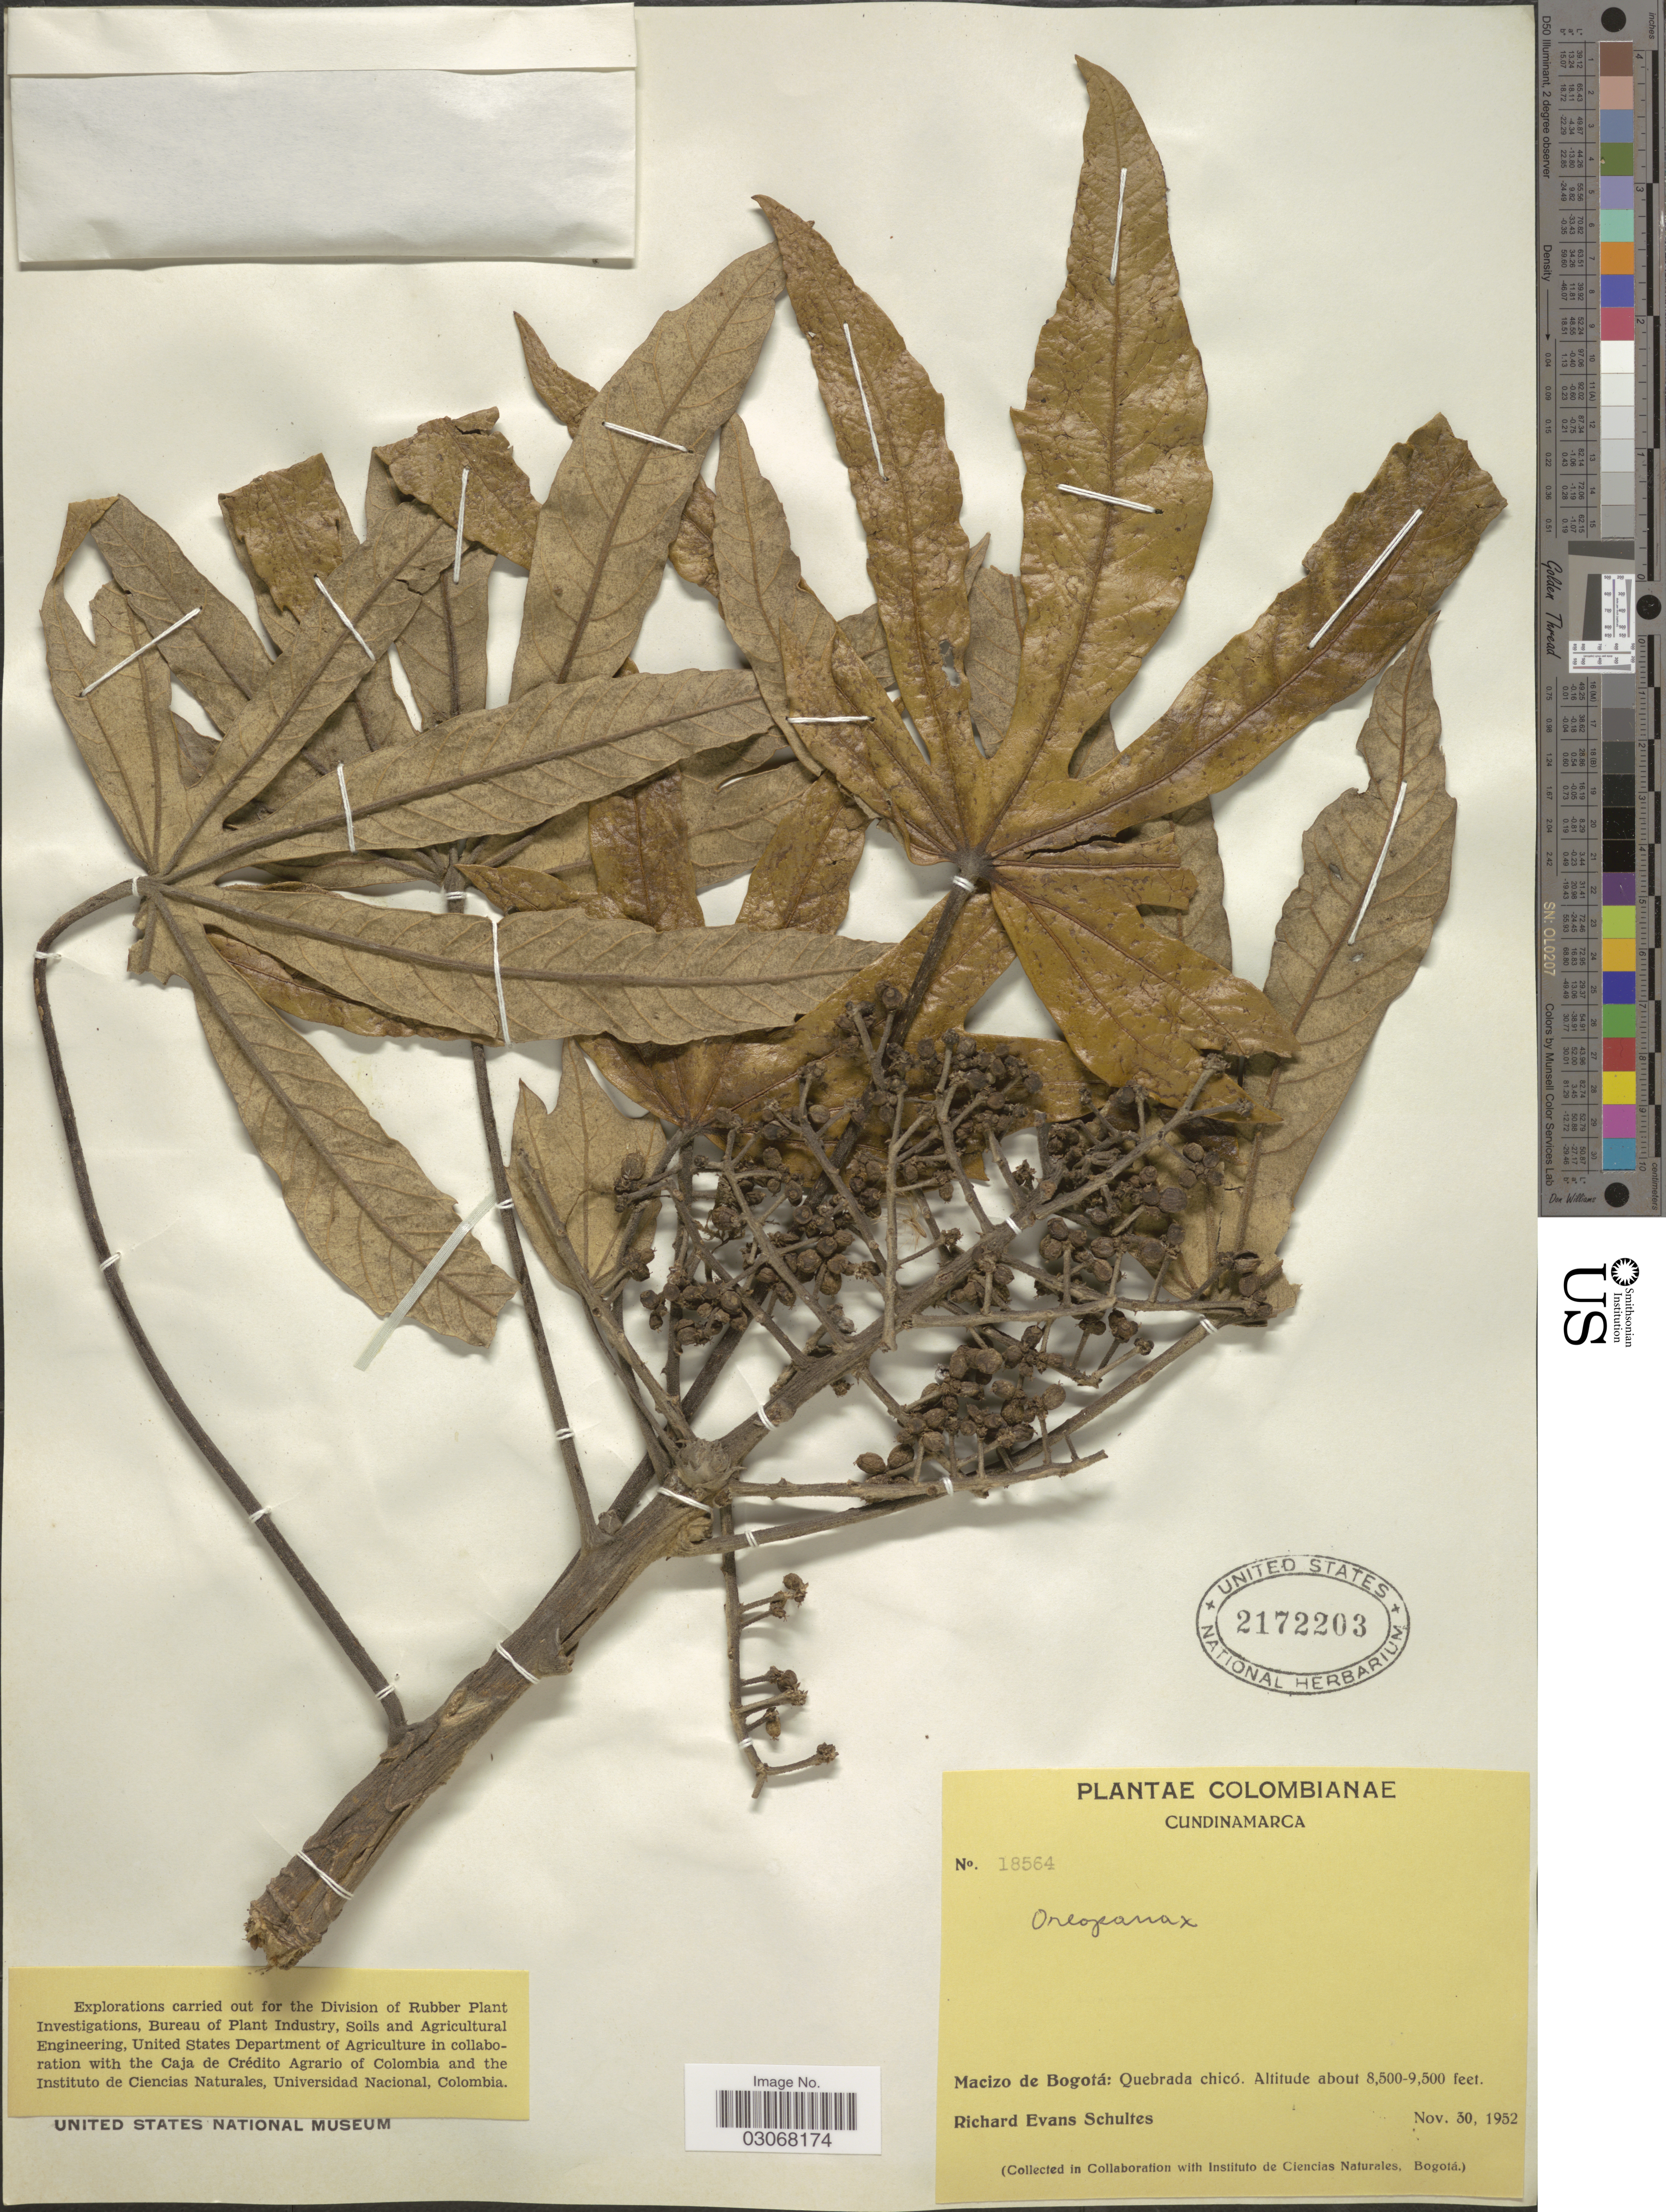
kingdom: Plantae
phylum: Tracheophyta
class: Magnoliopsida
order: Apiales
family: Araliaceae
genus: Oreopanax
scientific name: Oreopanax sp.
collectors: R. E. Schultes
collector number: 18564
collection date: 1952-11-30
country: Colombia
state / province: Cundinamarca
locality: Macizo de Bogotá: Quebrada chicó.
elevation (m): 2591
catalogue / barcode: US 2172203